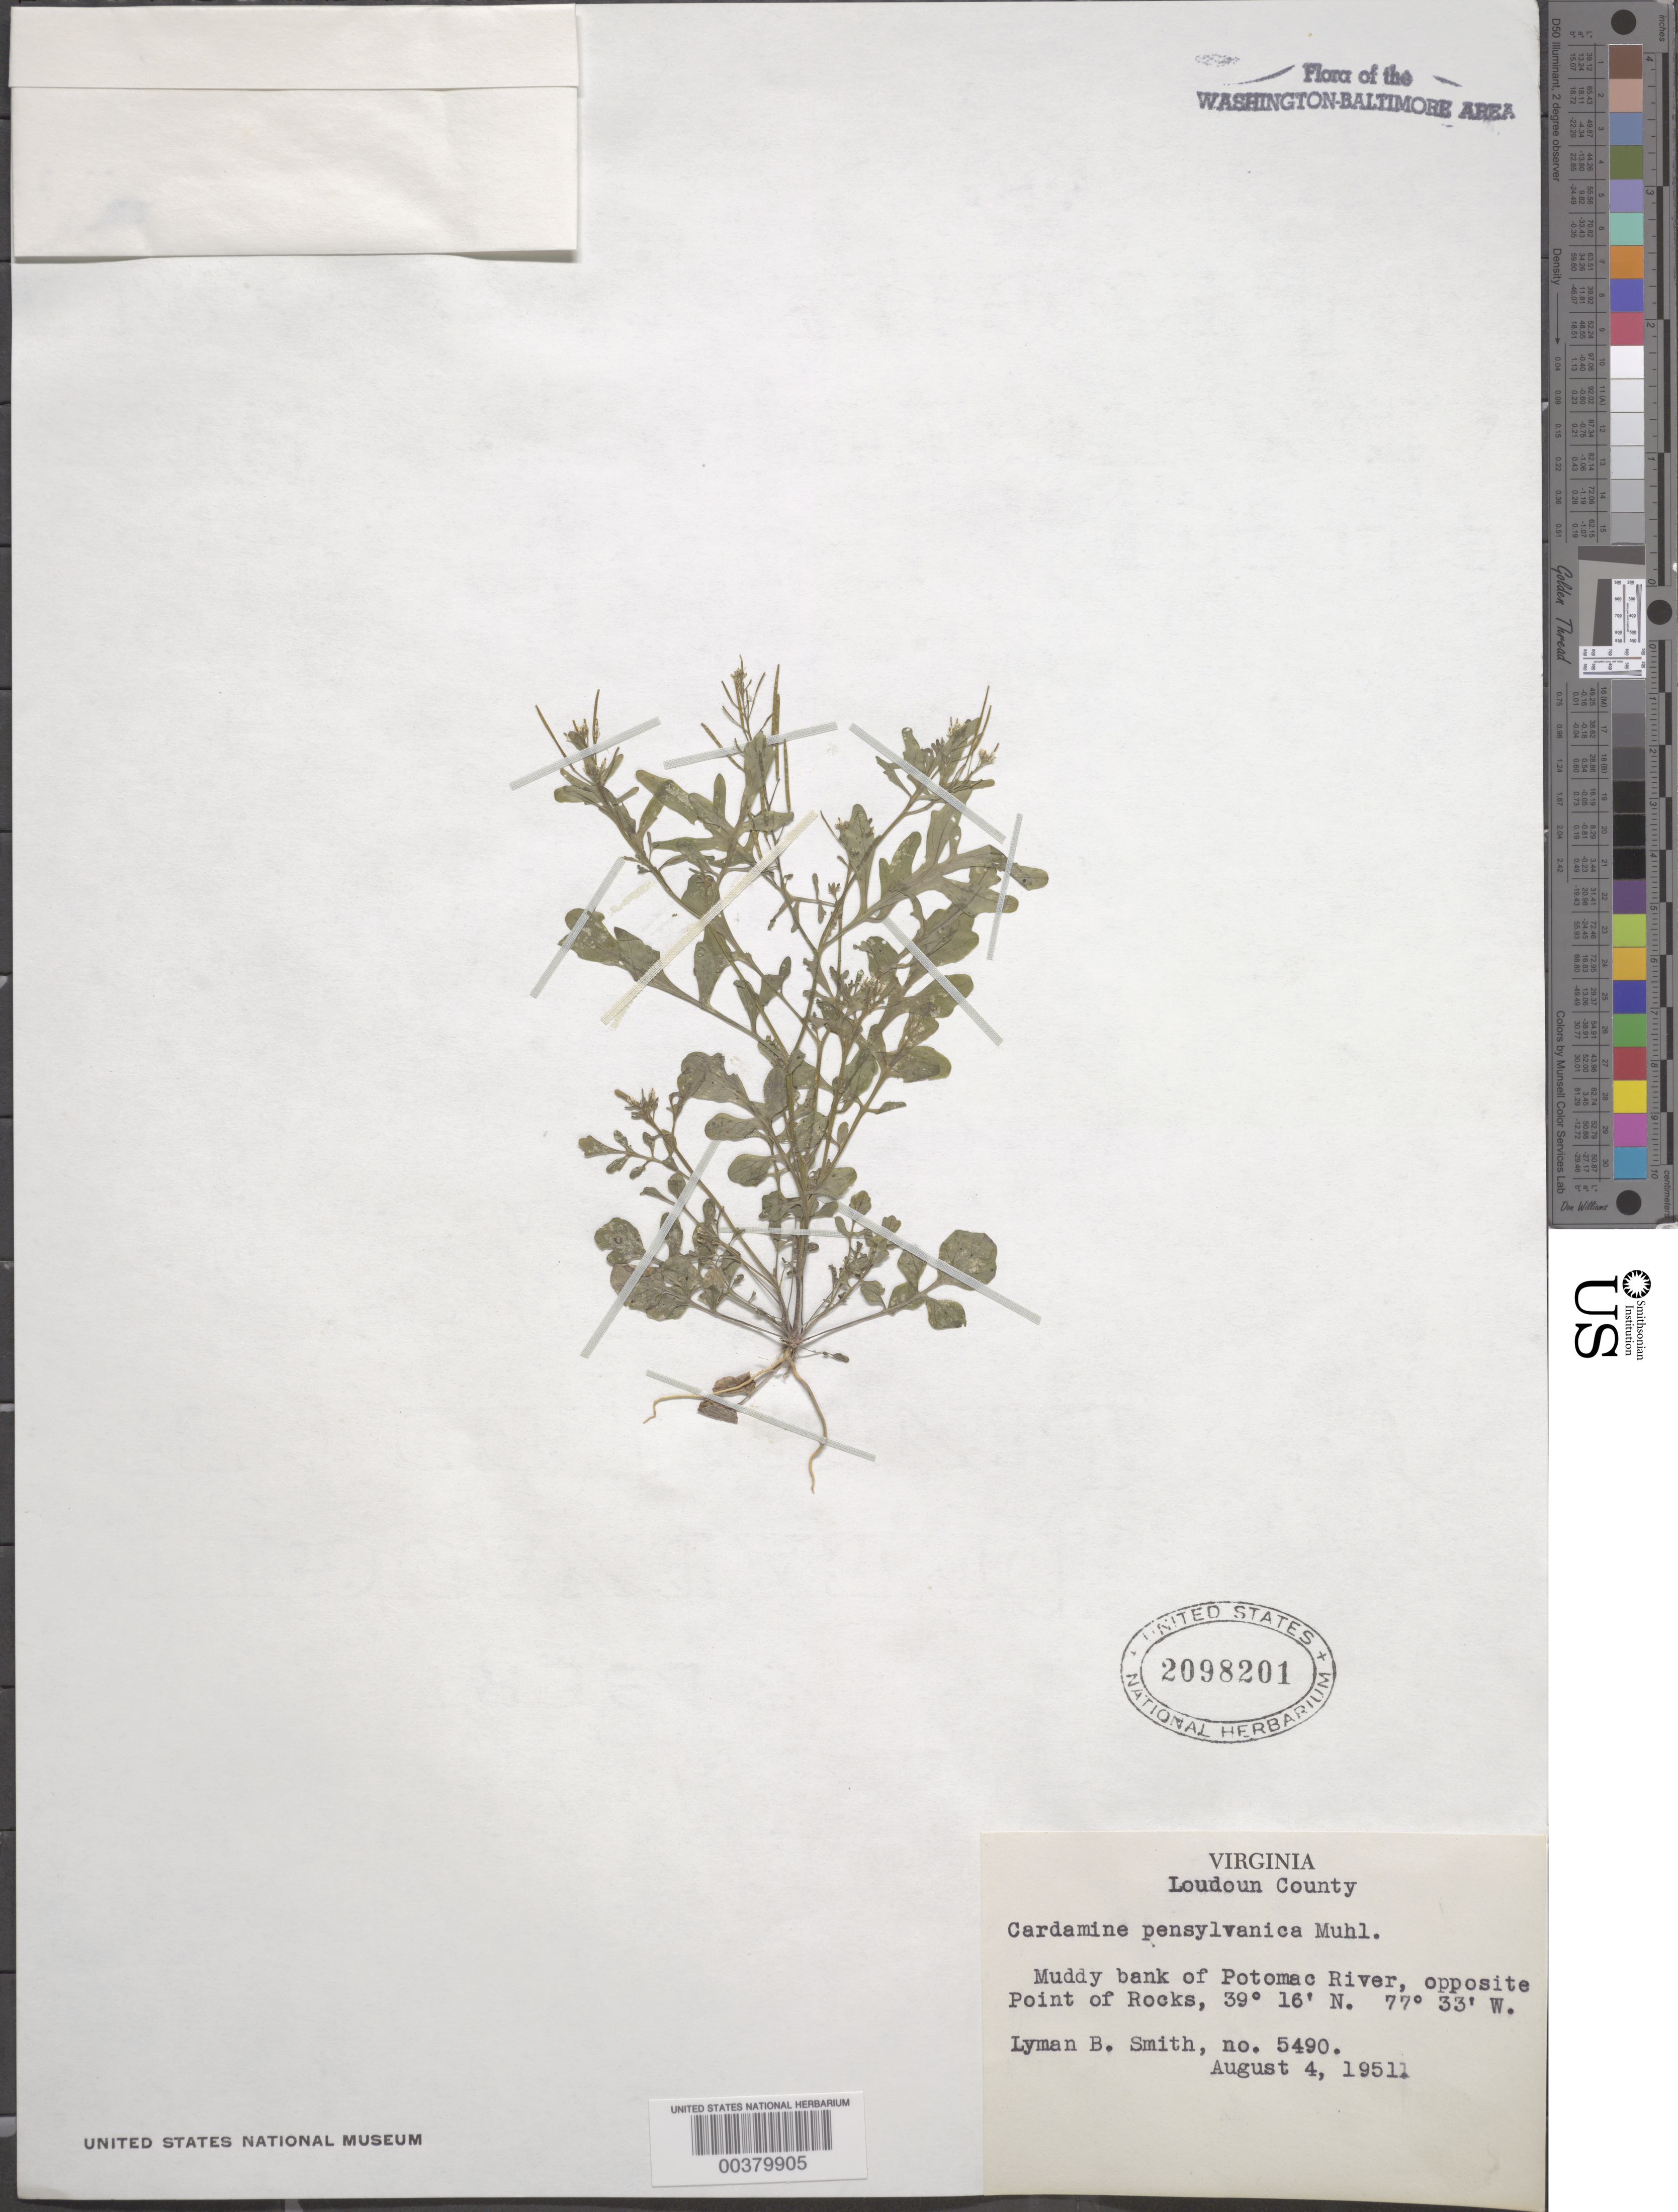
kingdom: Plantae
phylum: Tracheophyta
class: Magnoliopsida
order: Brassicales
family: Brassicaceae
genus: Cardamine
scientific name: Cardamine pensylvanica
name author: Muhl. ex Willd.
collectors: L. Smith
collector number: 5490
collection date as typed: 04 Aug 1951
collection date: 1951-08-04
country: United States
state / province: Virginia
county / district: Loudoun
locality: Potomac River, opposite Point of Rocks C. & O. Canal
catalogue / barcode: US 2098201